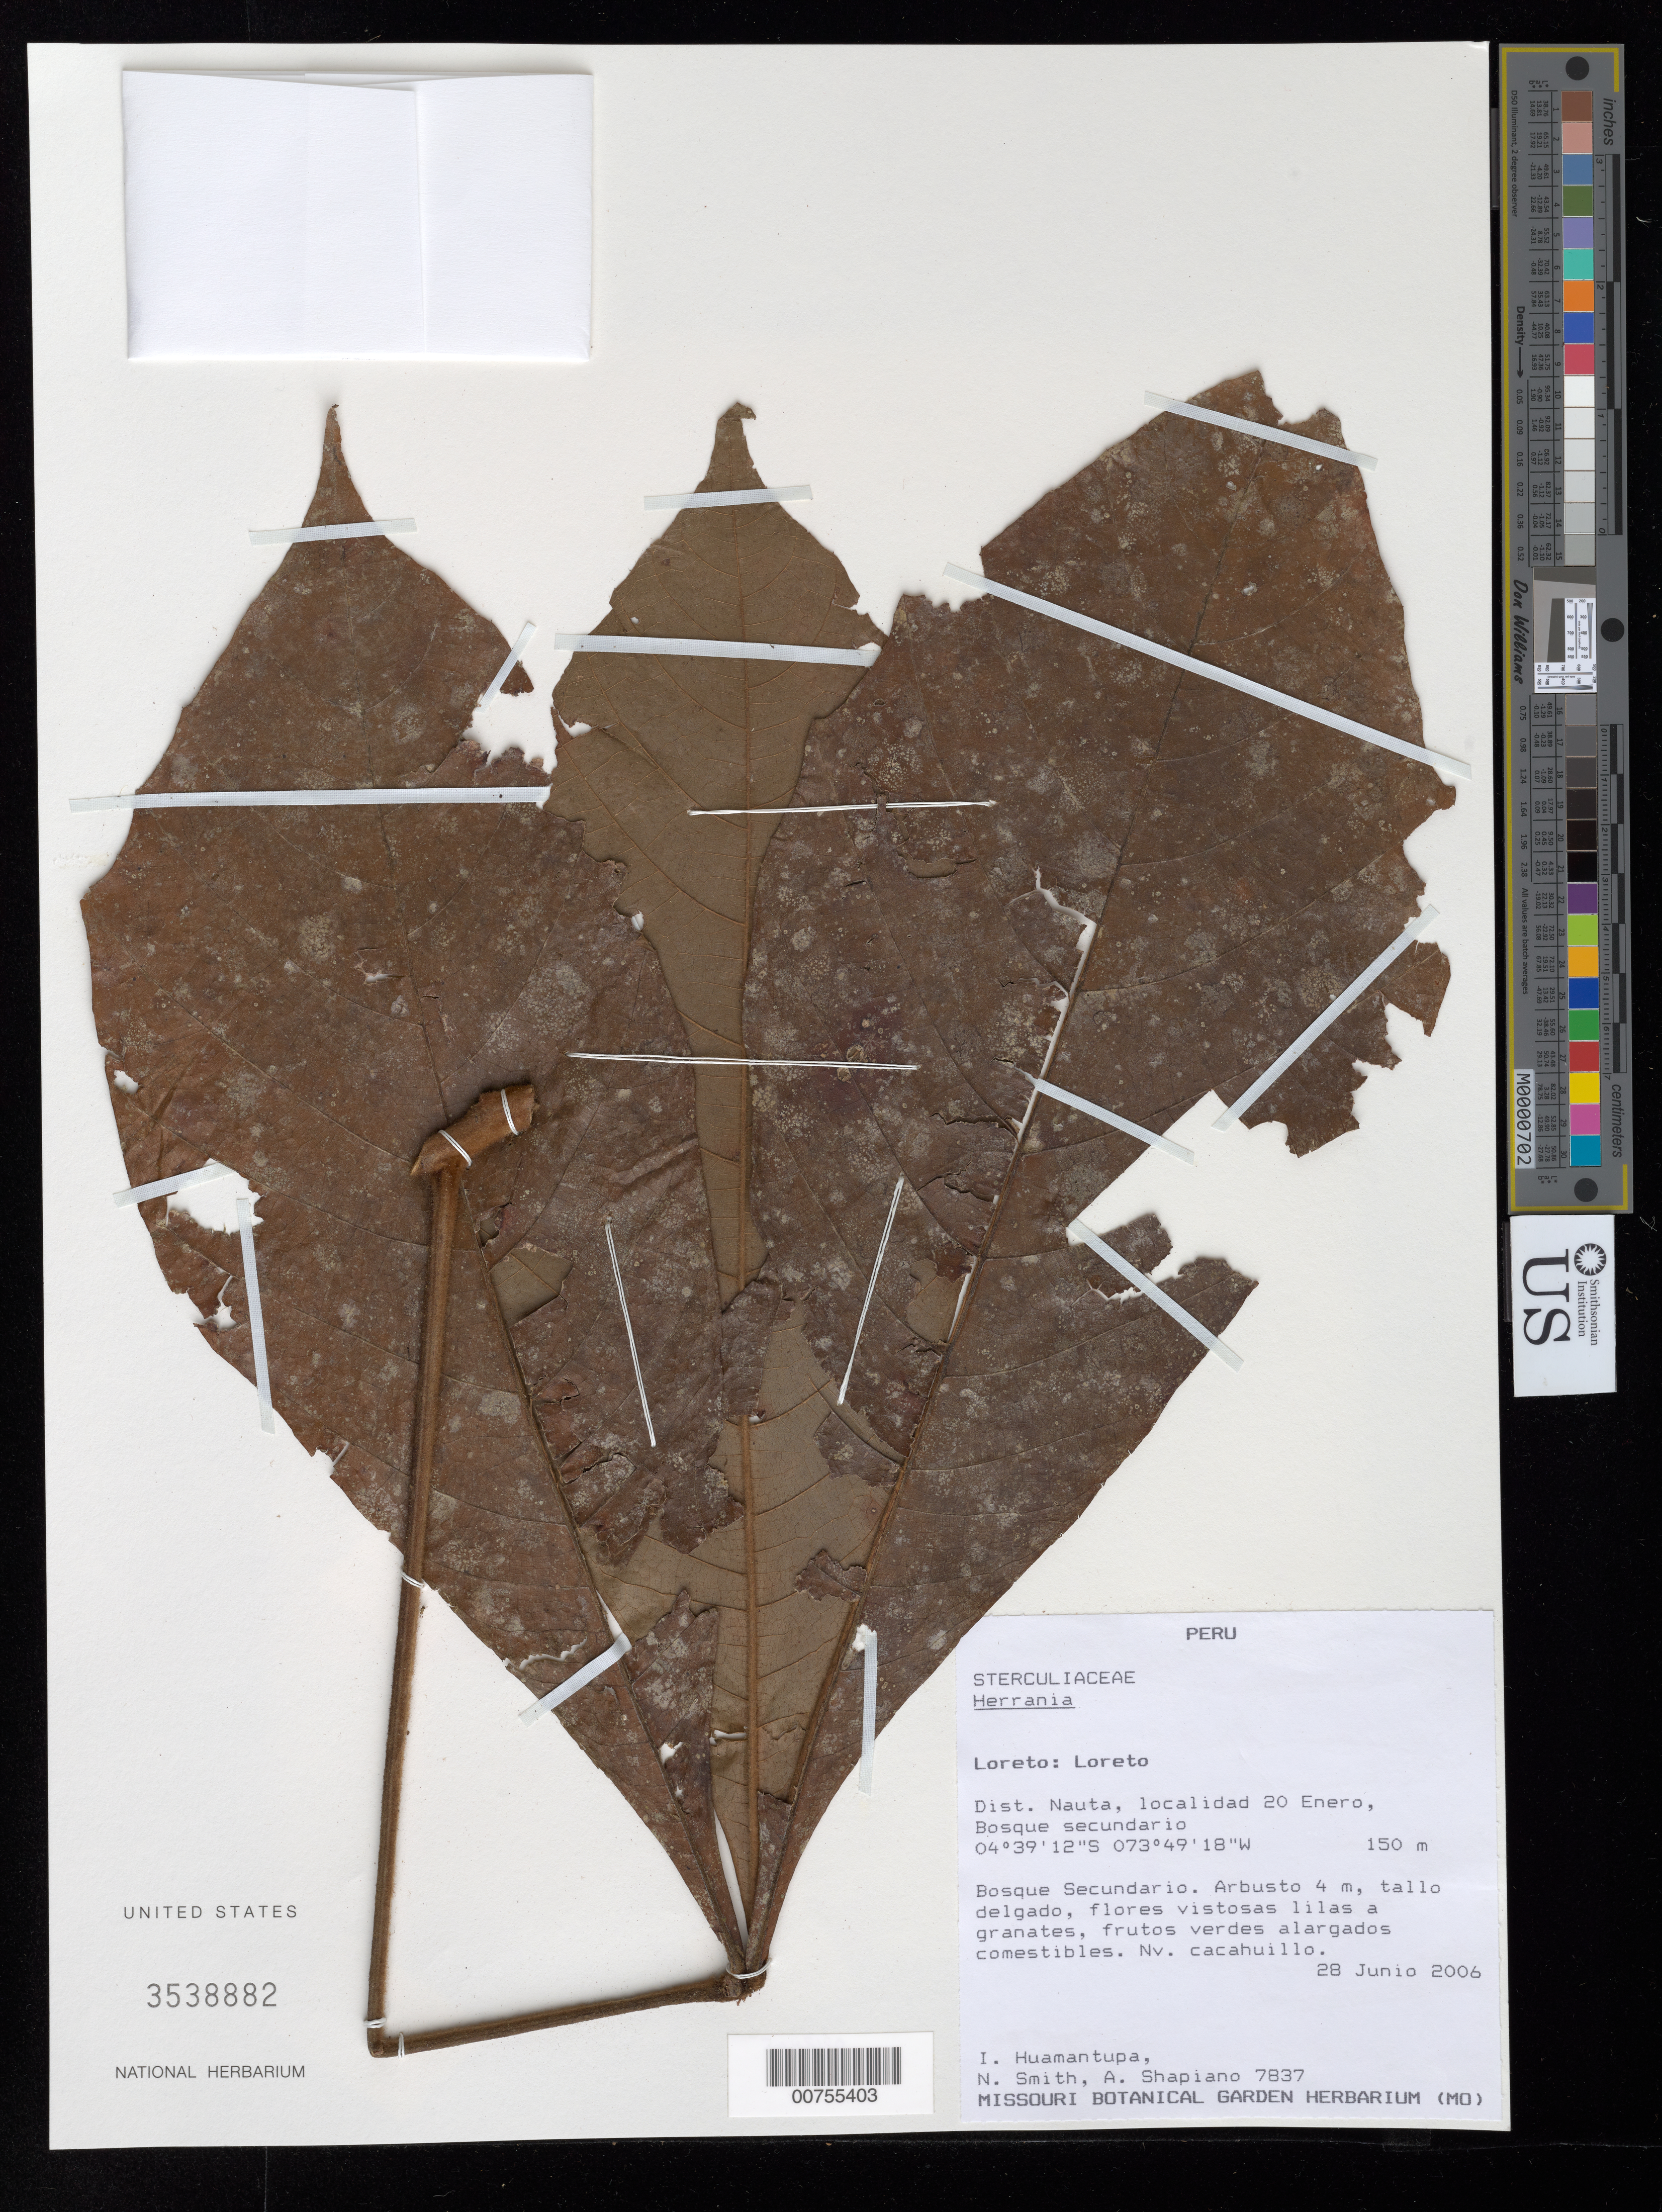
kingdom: Plantae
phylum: Tracheophyta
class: Magnoliopsida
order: Malvales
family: Malvaceae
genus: Herrania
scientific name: Herrania sp.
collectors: I. Huamantupa, N. Smith & A. Shapiano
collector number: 7837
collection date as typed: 28 Jun 2006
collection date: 2006-06-28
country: Peru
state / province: Loreto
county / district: Loreto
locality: Dist. Nauta, localidad 20 Enero.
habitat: Bosque secundario.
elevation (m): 150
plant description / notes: Common name: cacahuillo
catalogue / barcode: US 3538882